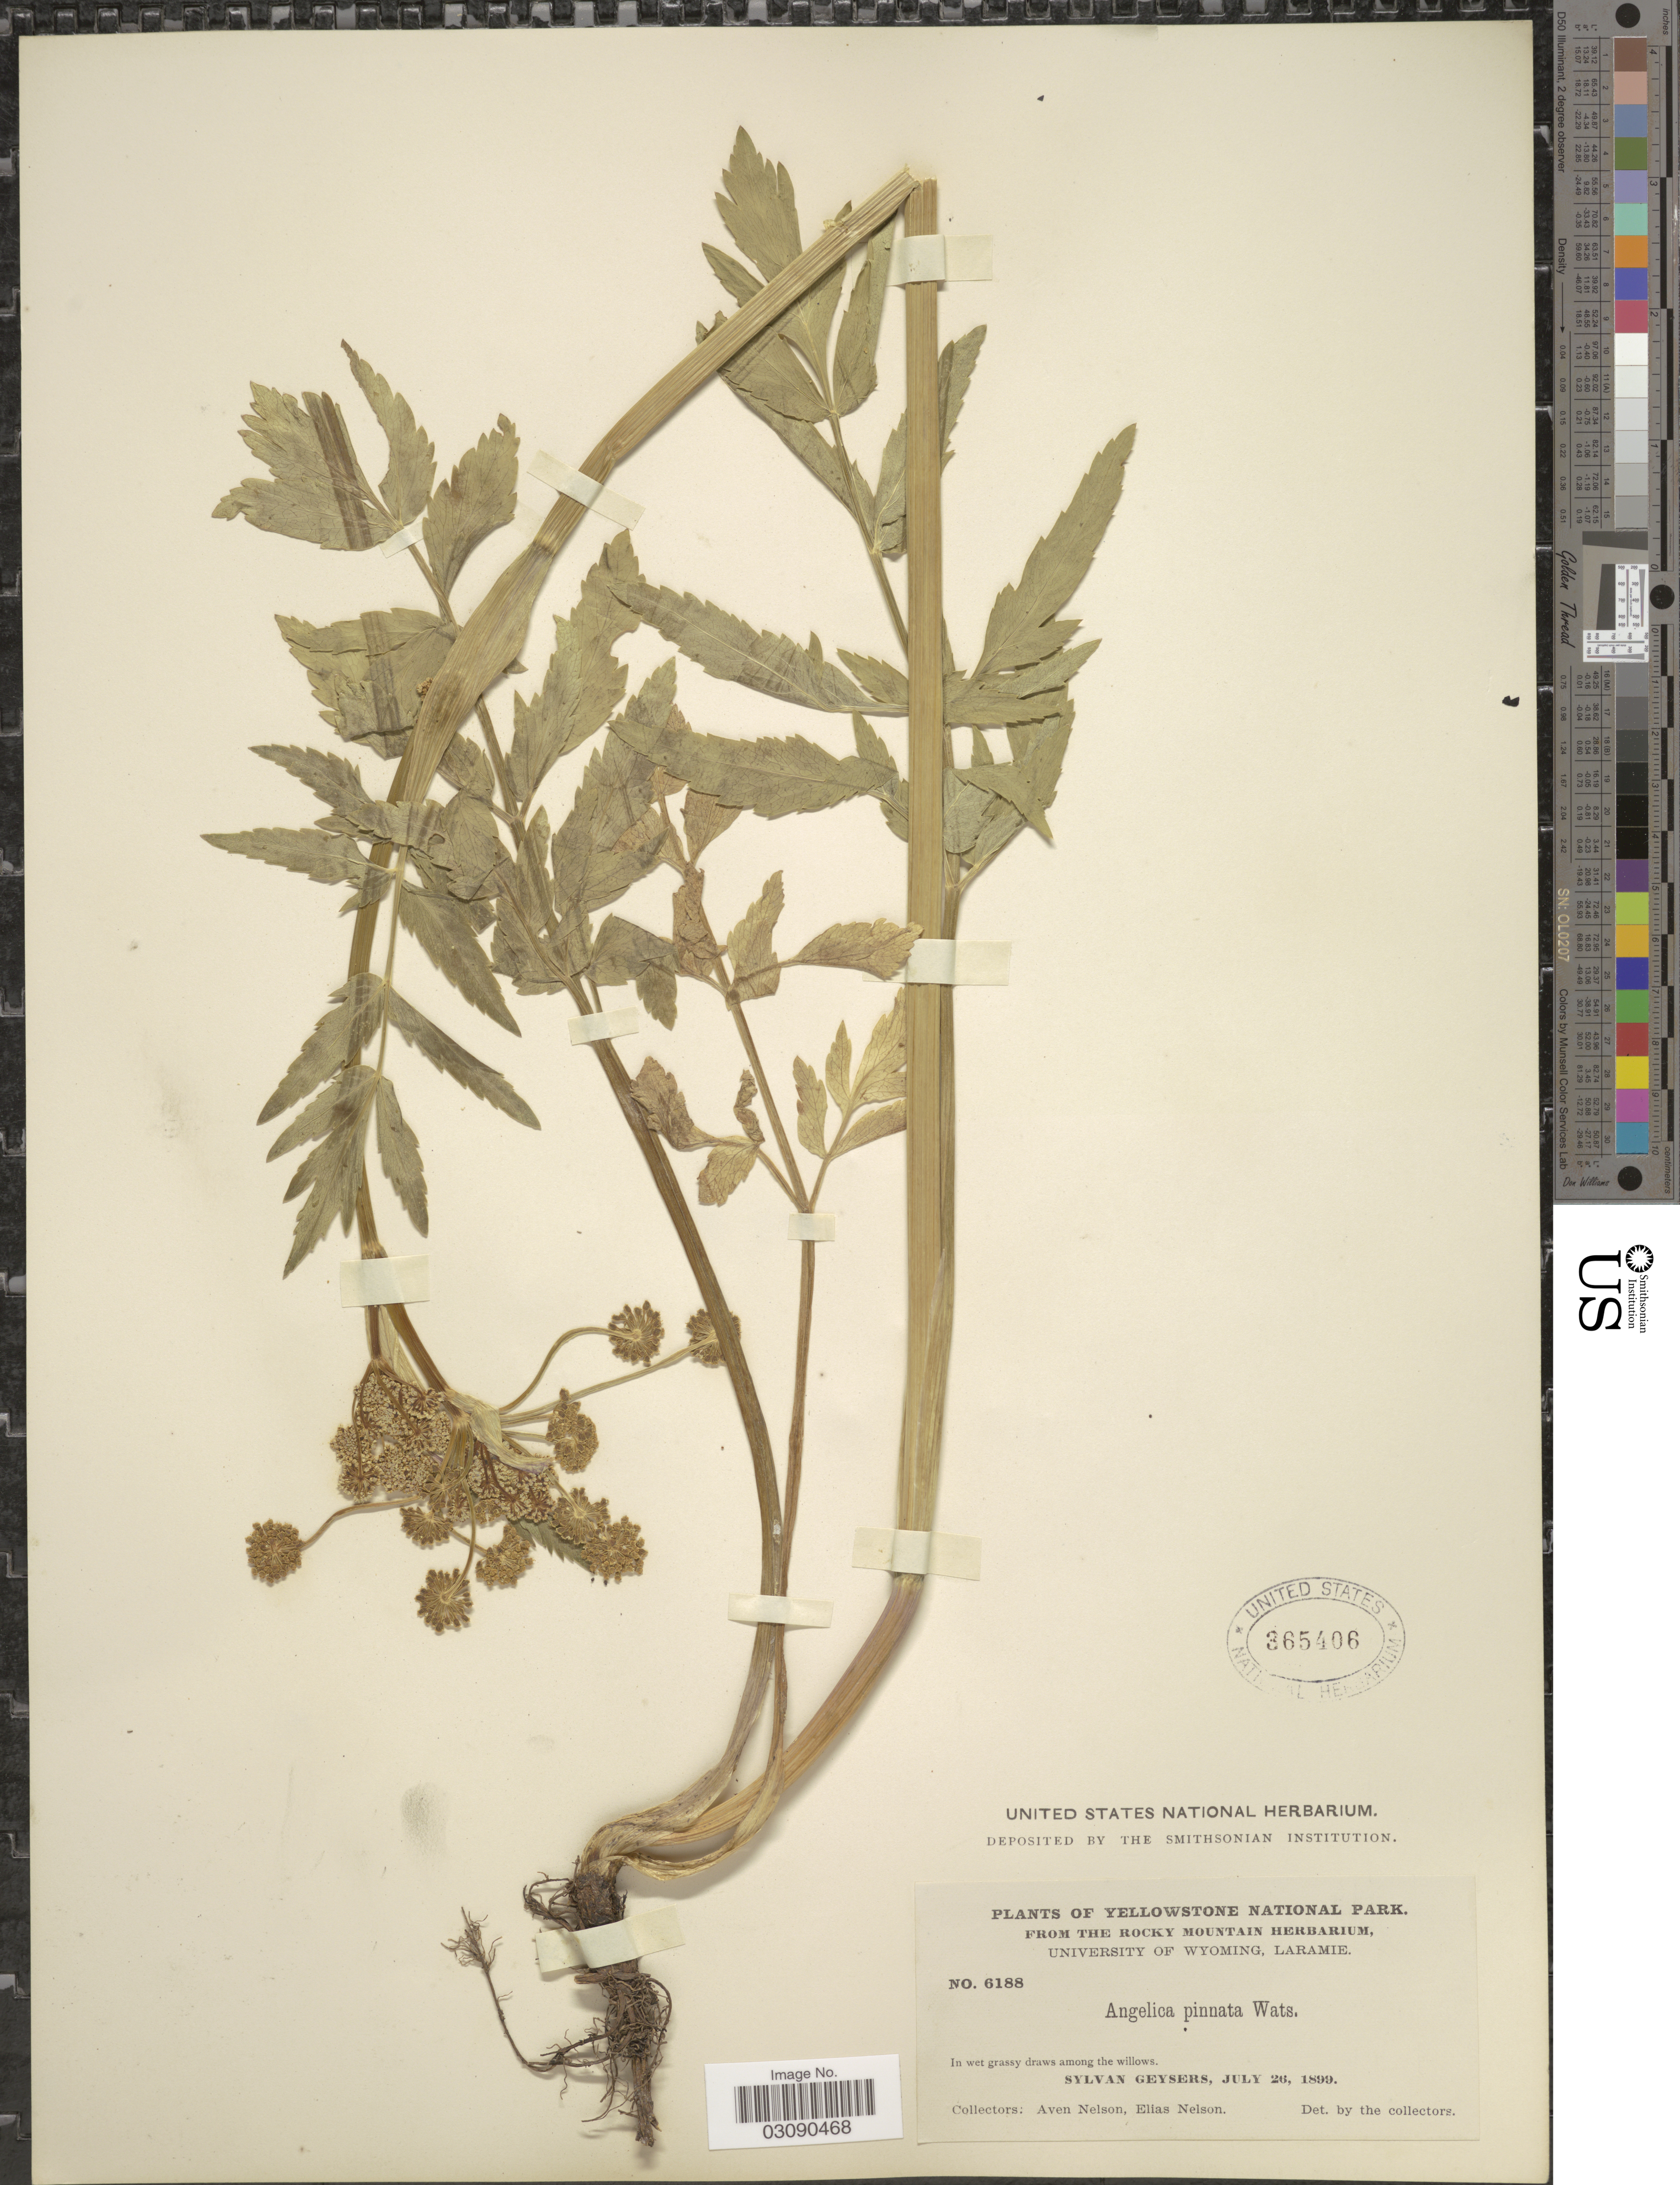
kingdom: Plantae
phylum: Tracheophyta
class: Magnoliopsida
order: Apiales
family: Apiaceae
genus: Angelica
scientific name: Angelica pinnata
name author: S. Watson in C. King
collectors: A. Nelson & E. Nelson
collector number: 6188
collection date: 1899-07-26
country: United States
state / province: Wyoming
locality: Yellostone National Park. Sylvan Geysers.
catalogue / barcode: US 365406